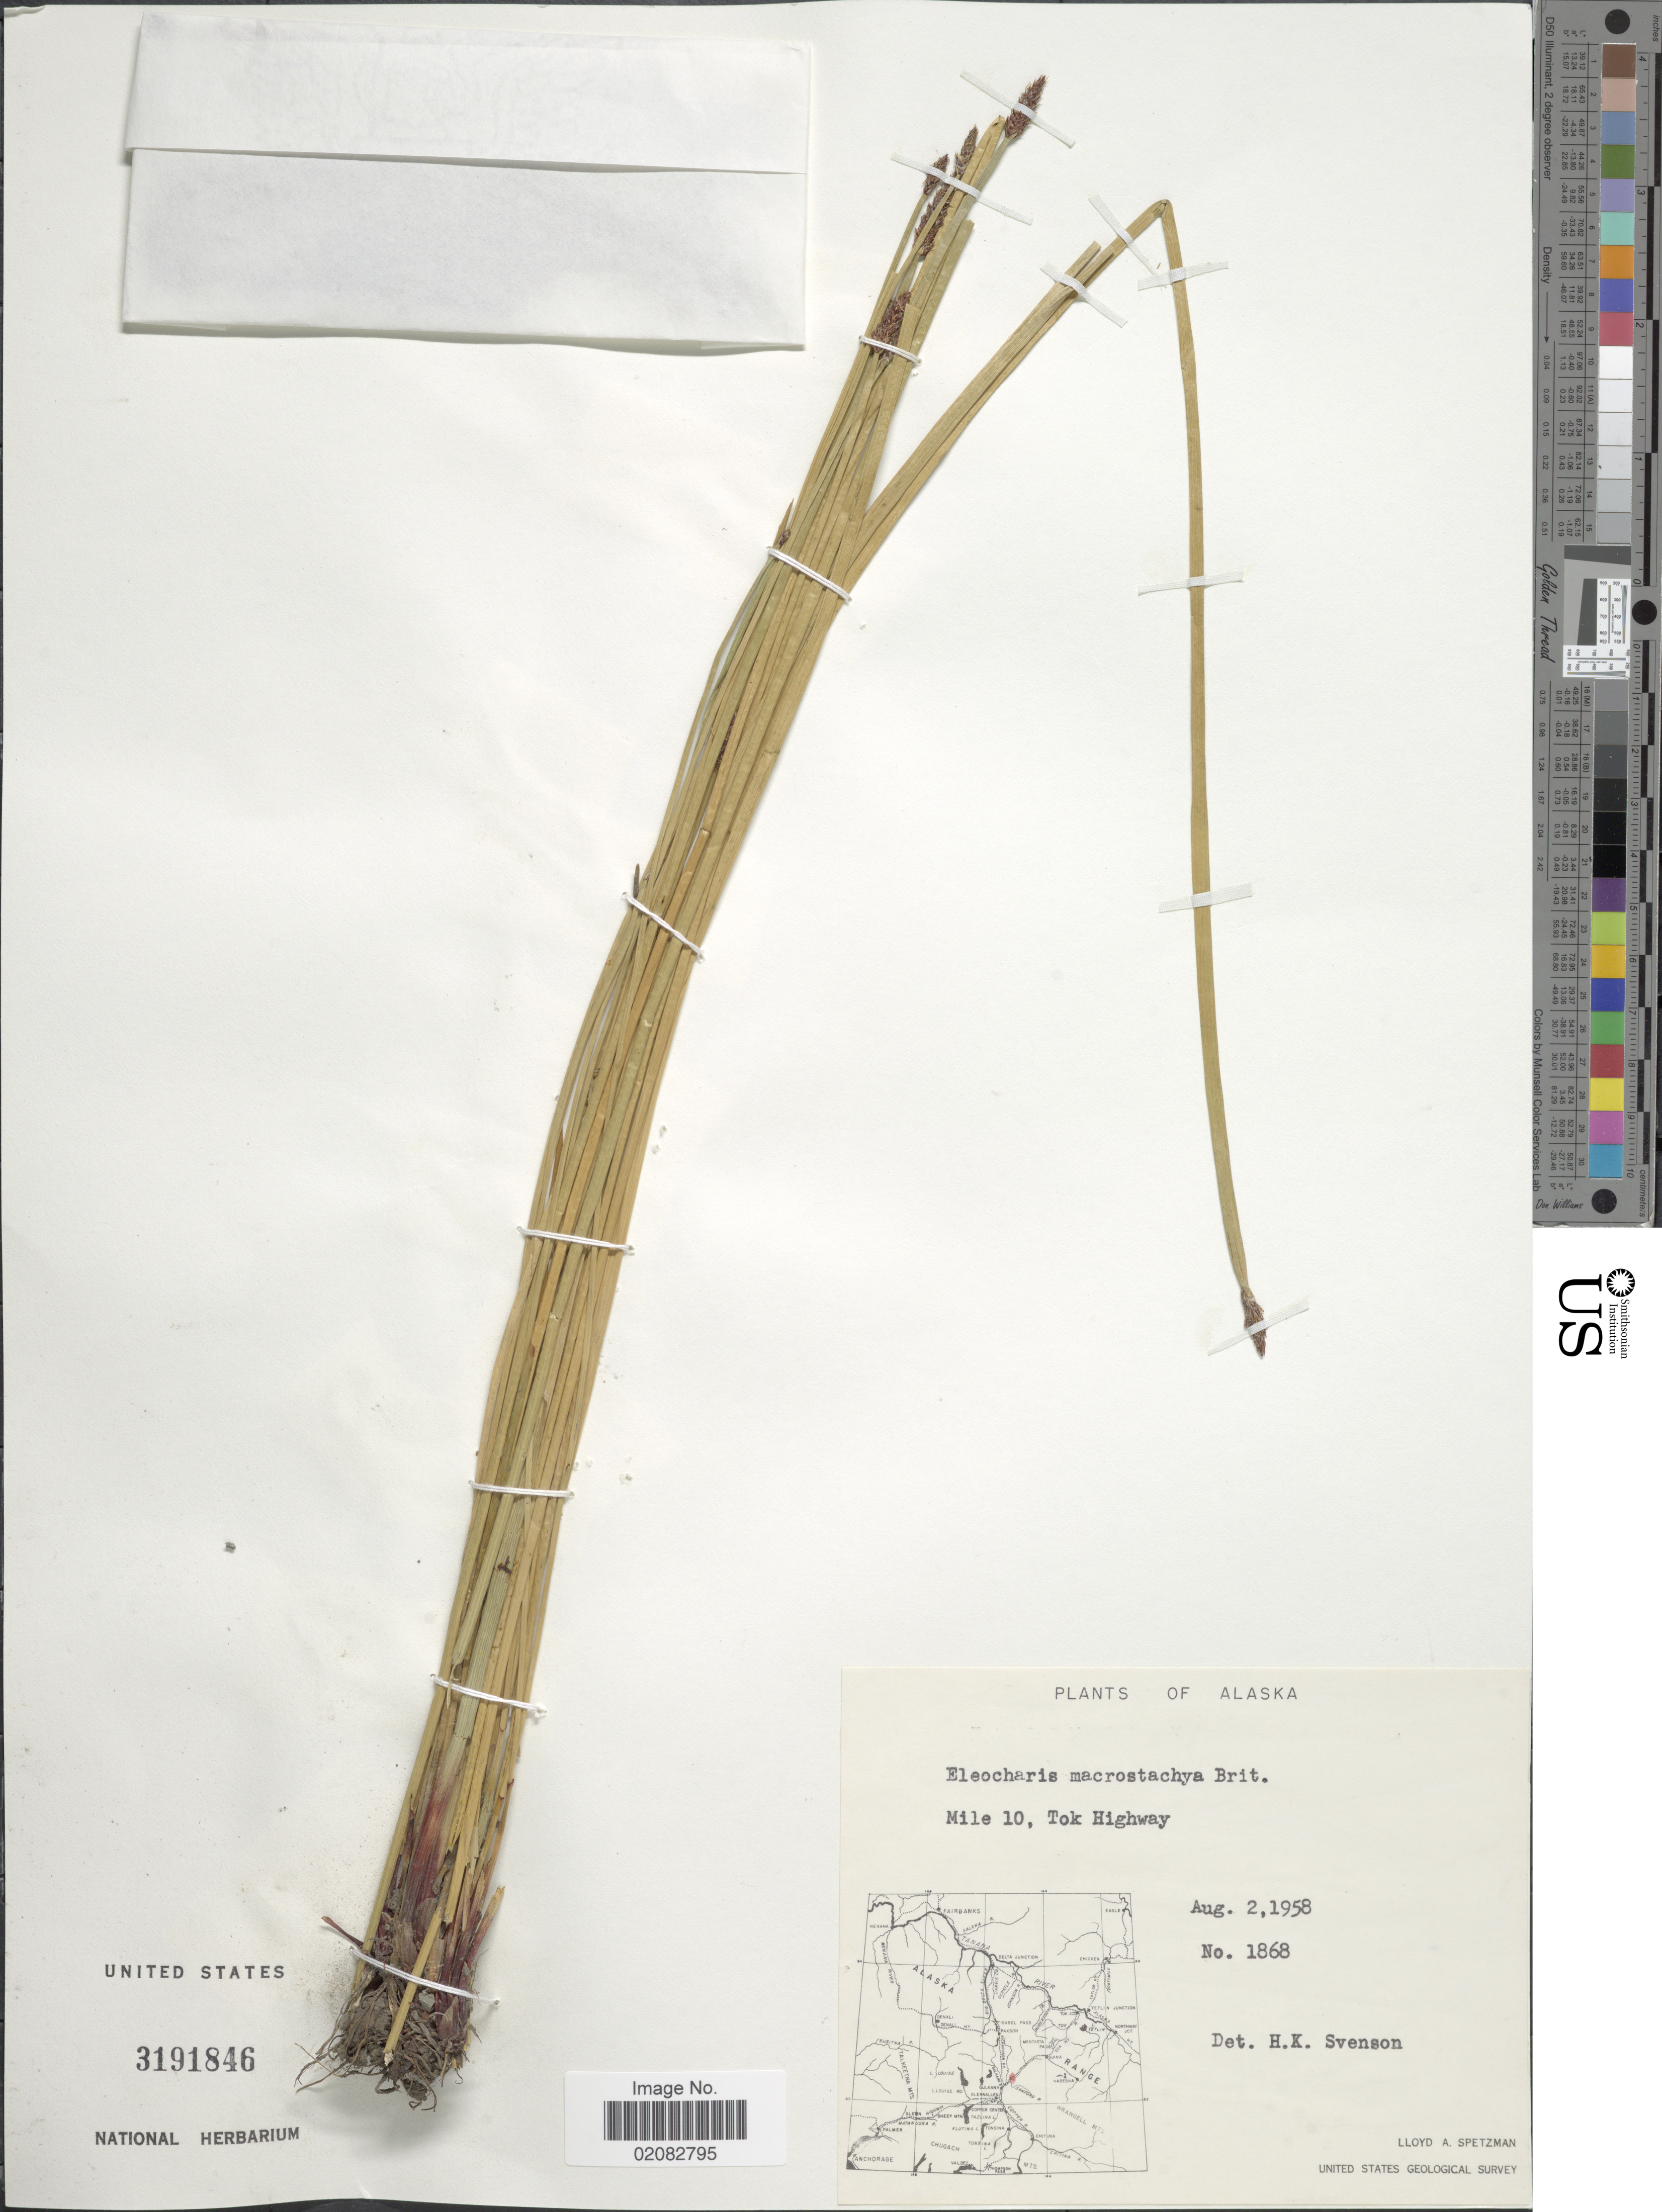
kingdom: Plantae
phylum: Tracheophyta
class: Liliopsida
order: Poales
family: Cyperaceae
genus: Eleocharis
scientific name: Eleocharis macrostachya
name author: Britton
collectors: L. Spetzman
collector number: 1868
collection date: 1958-08-02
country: United States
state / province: Alaska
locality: Mile 10, Tok Highway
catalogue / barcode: US 3191846